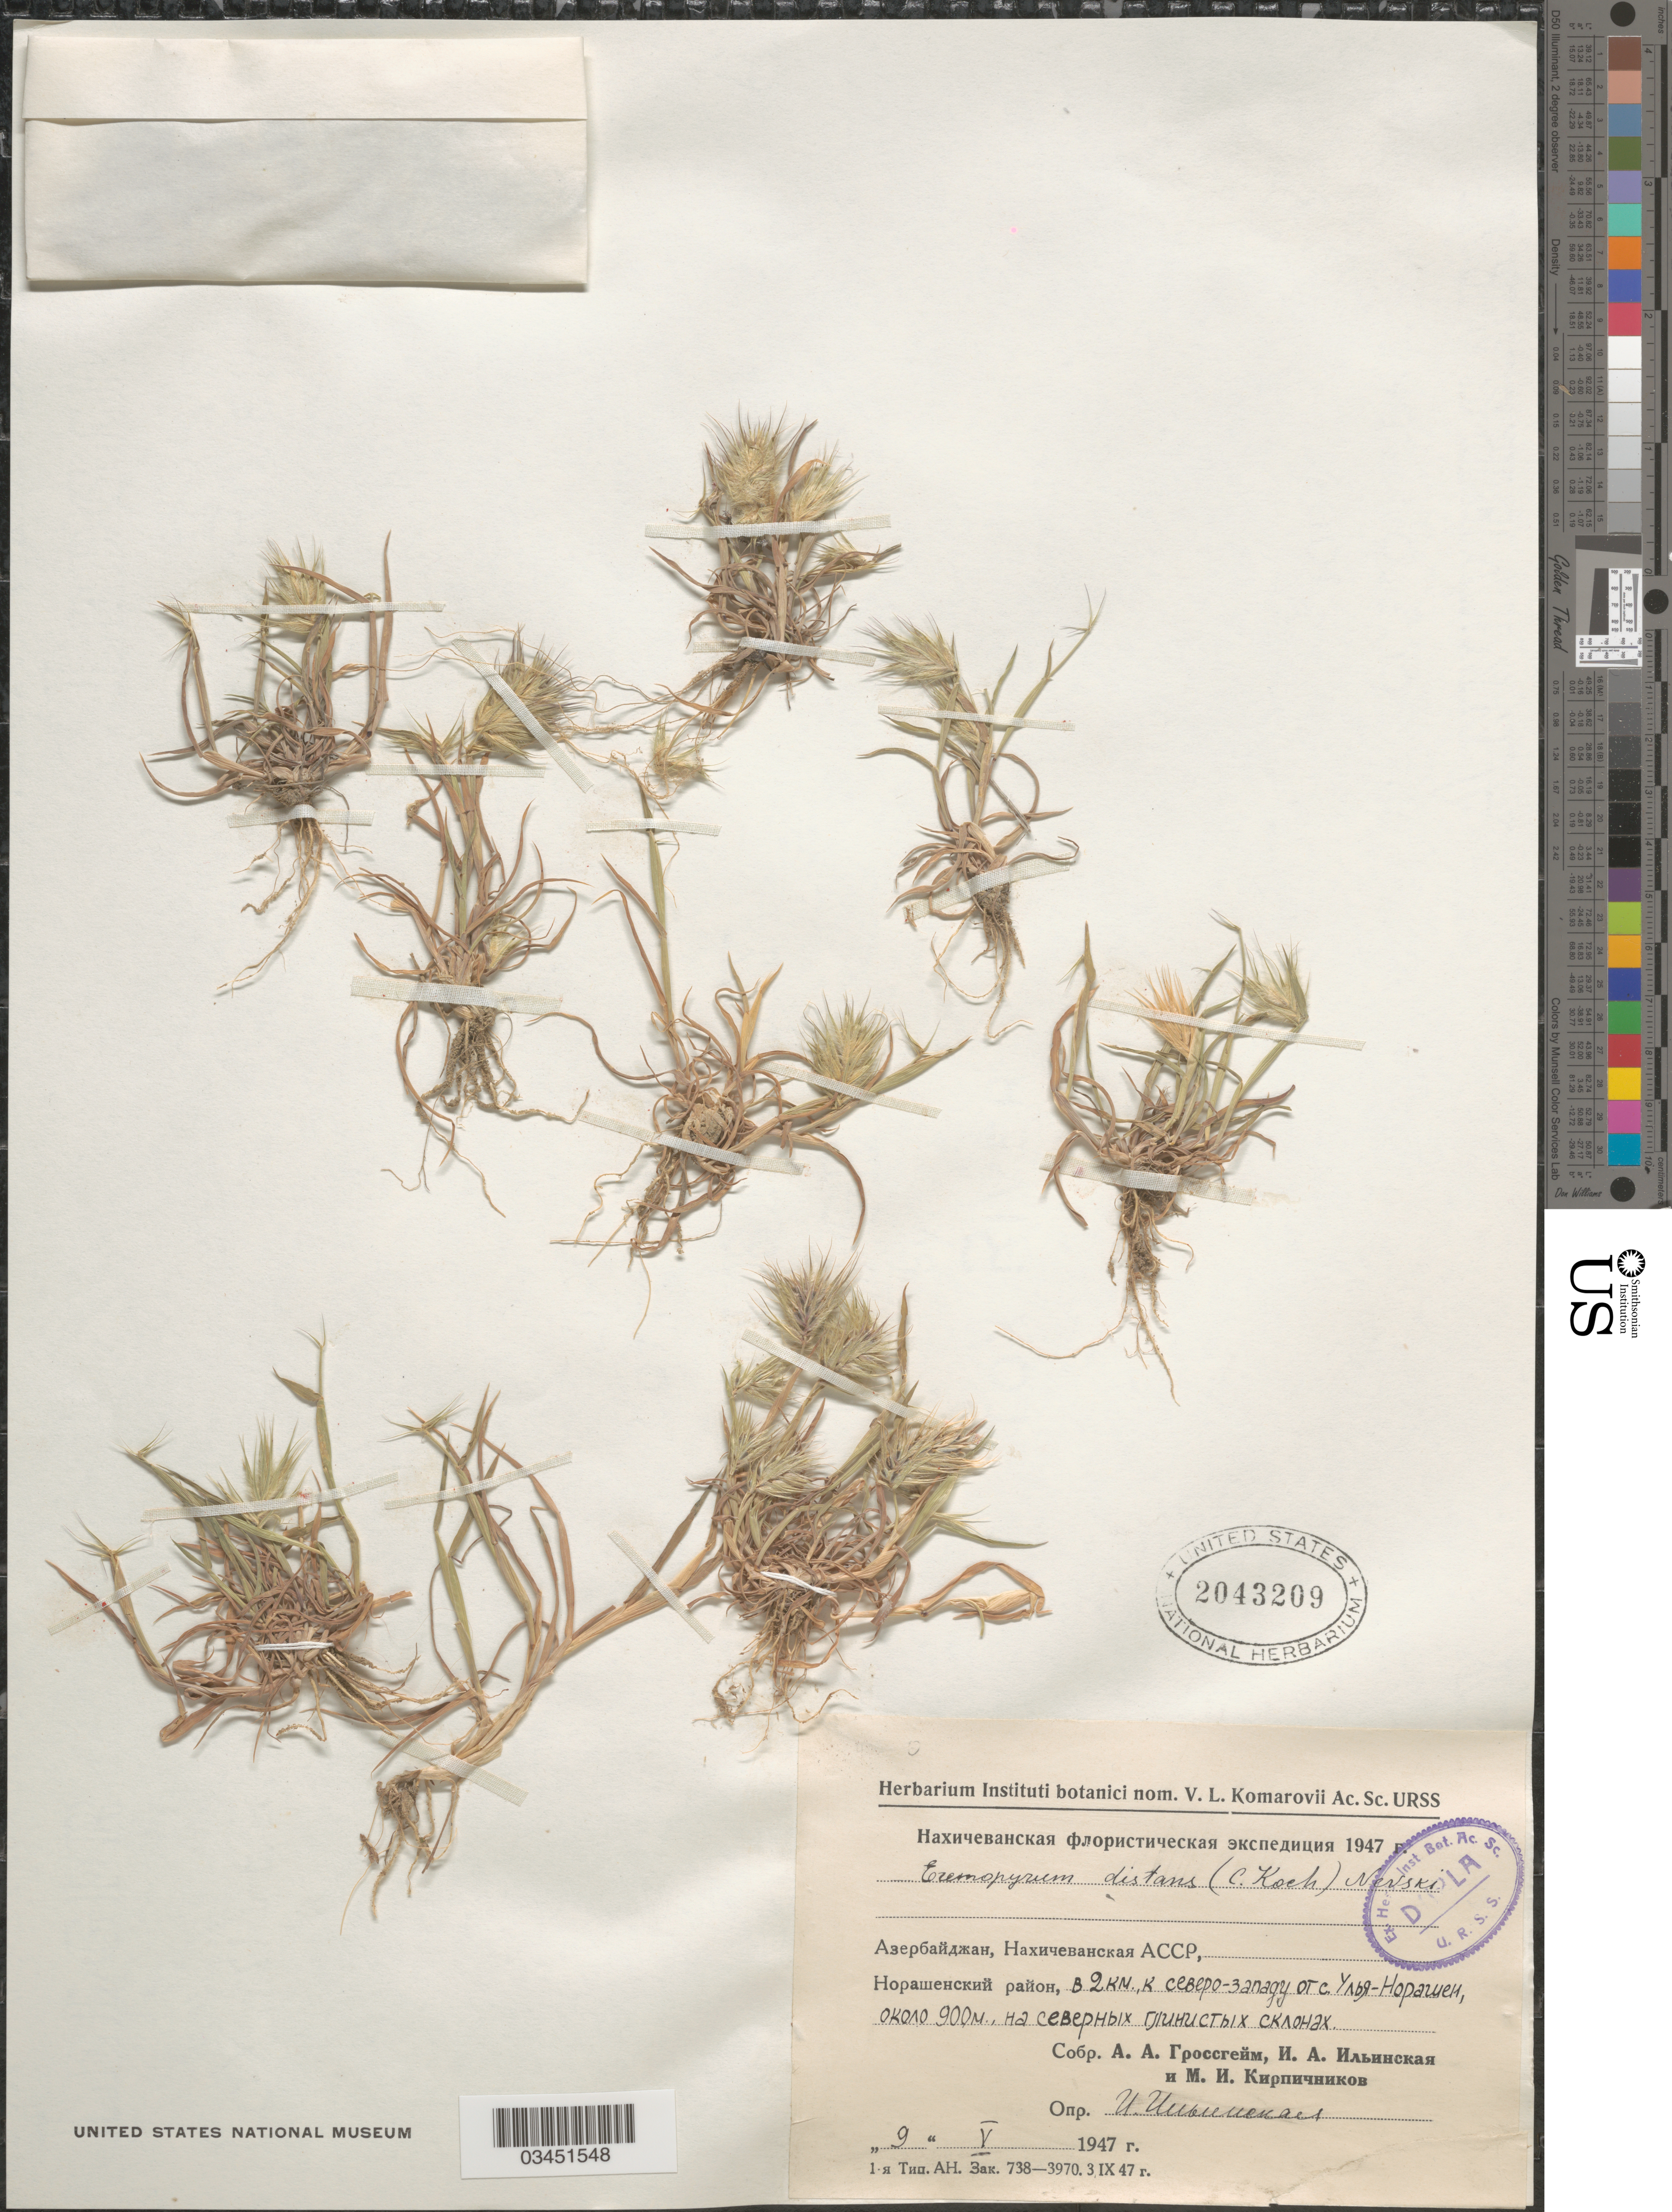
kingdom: Plantae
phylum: Tracheophyta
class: Liliopsida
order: Poales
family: Poaceae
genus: Eremopyrum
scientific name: Eremopyrum distans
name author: (K. Koch) Nevski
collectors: A. Grossgeim, I. Ilinskaya & M. Kirpichnikov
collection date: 1947-05-09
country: Azerbaijan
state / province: Nakhchivan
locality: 2 km NW of Ulya-Norashen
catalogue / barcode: US 2043209